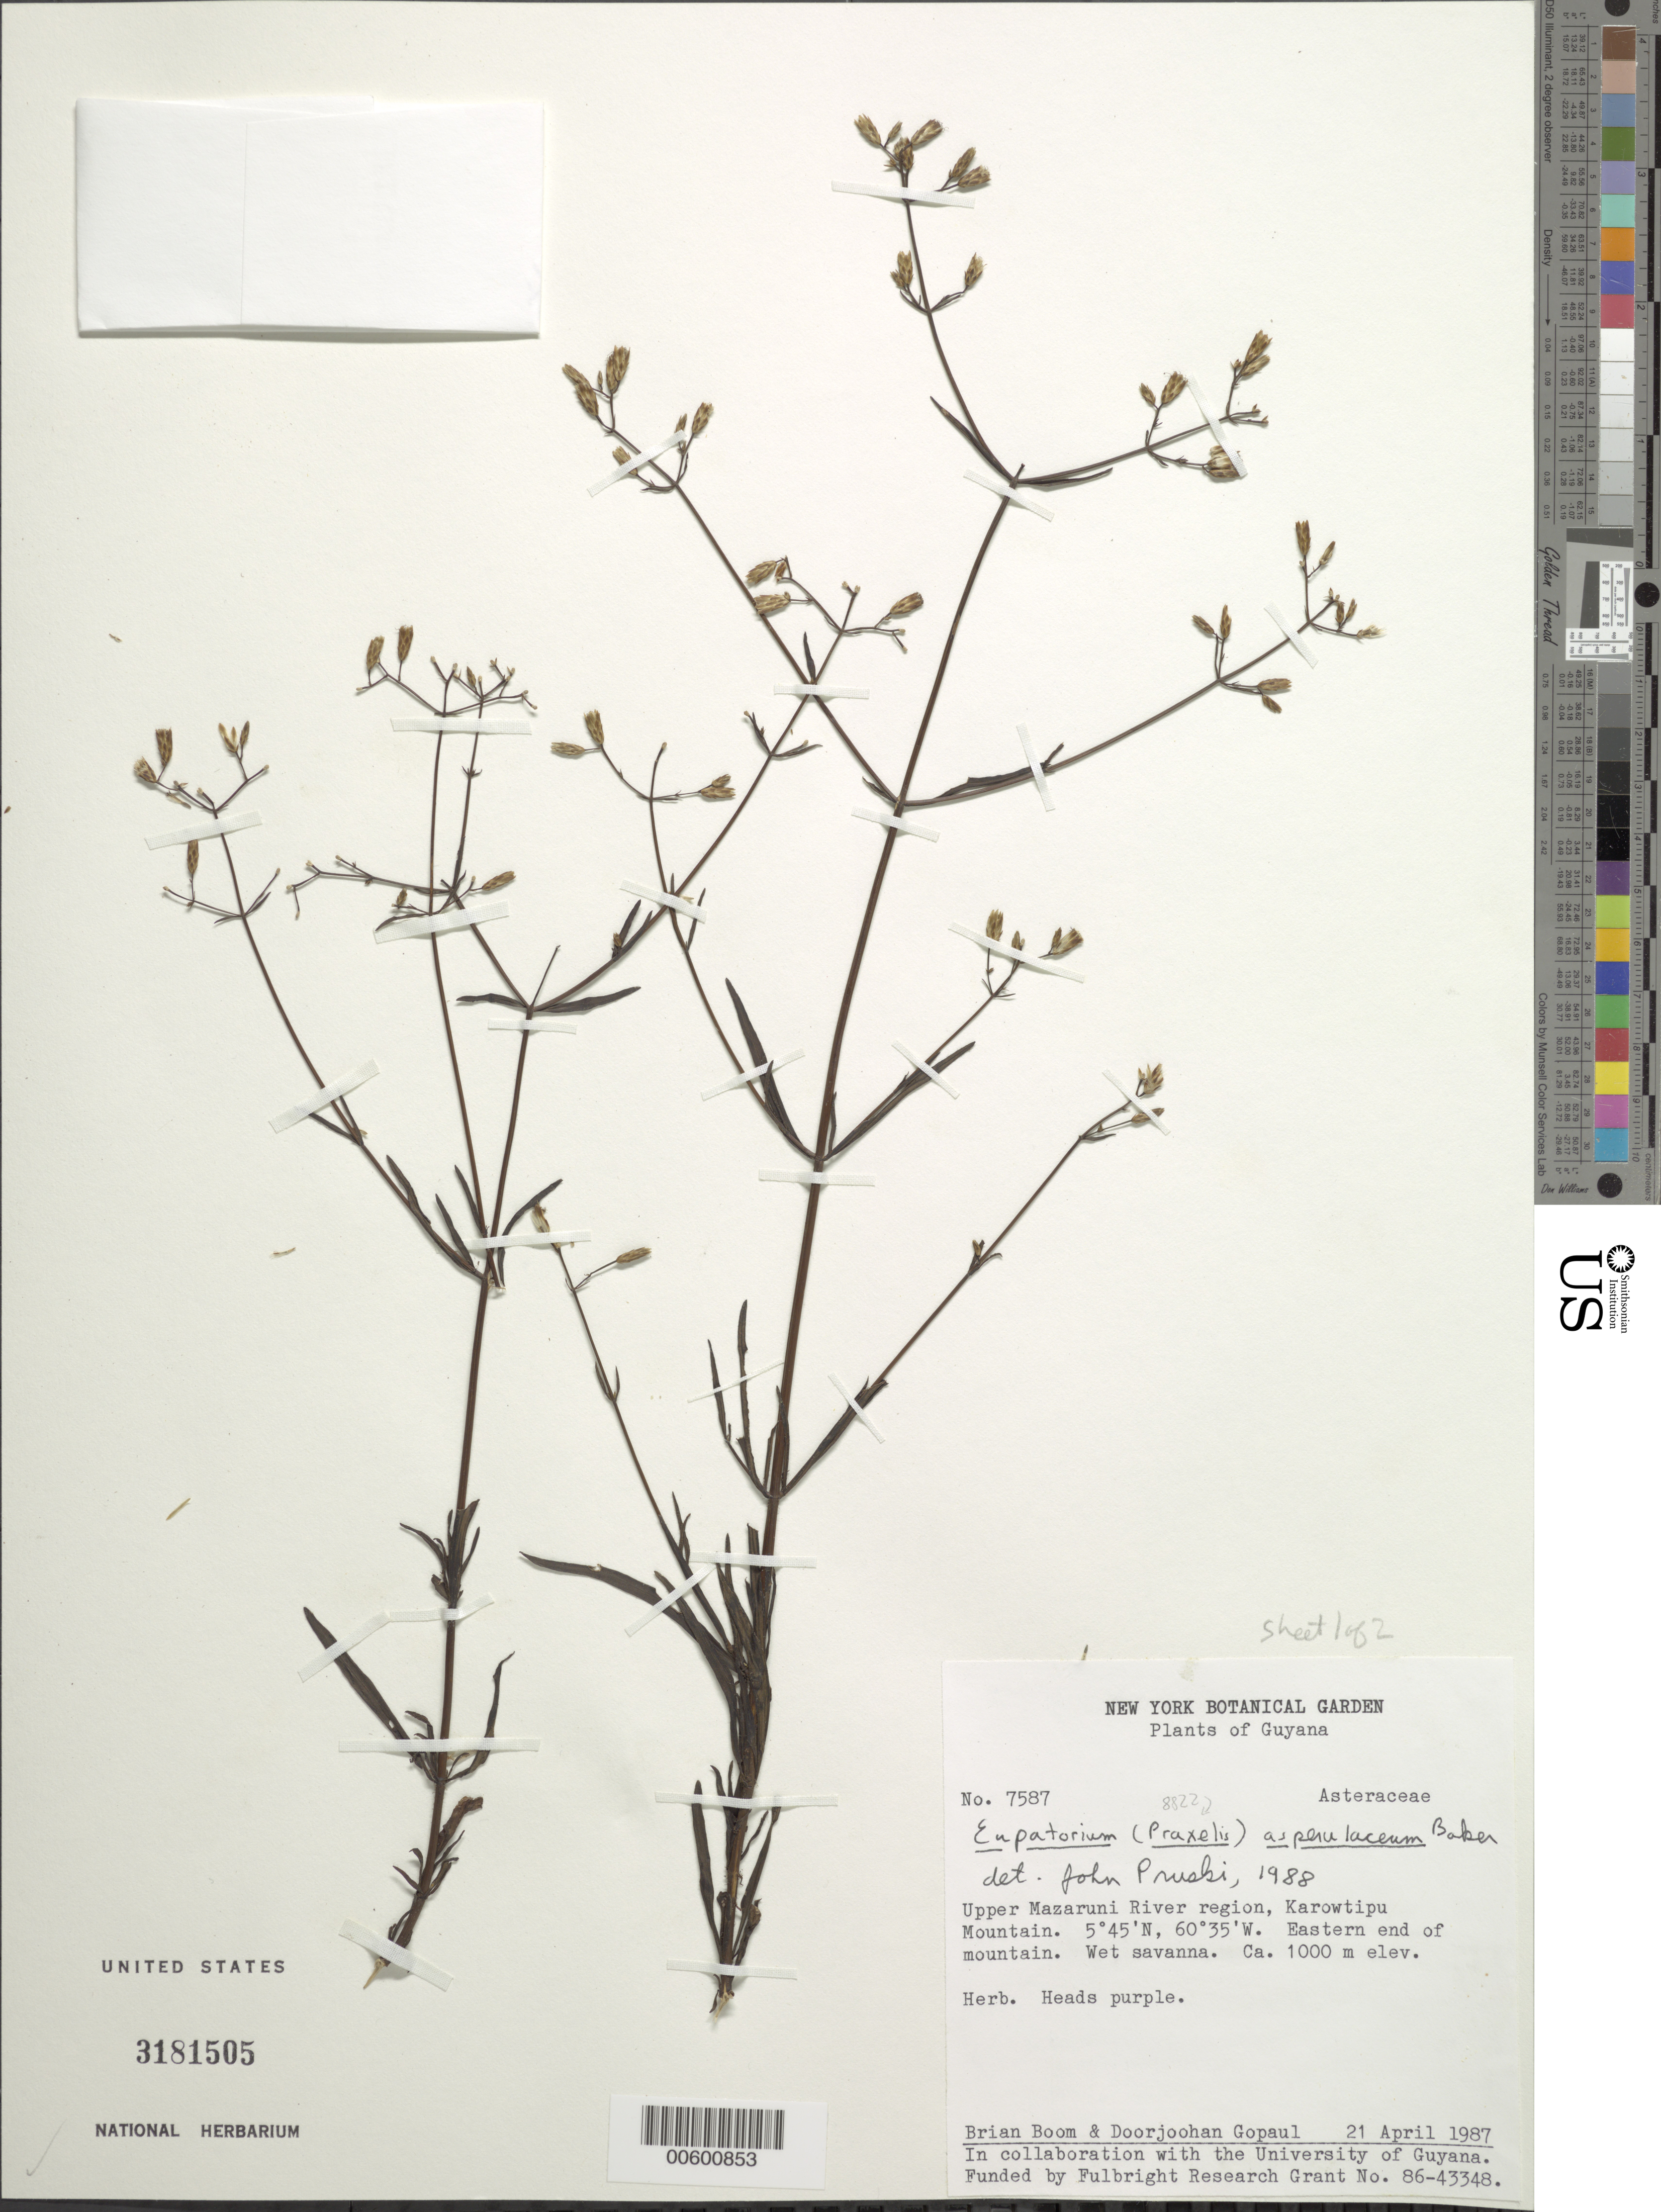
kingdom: Plantae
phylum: Tracheophyta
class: Magnoliopsida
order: Asterales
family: Asteraceae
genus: Praxelis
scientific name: Praxelis asperulacea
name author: (Baker) R.M. King & H. Rob.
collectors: B. M. Boom & D. Gopaul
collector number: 7587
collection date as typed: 21-Apr-87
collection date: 1987-04-21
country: Guyana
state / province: Cuyuni-Mazaruni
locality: Karowtipu Mt., upper Mazaruni R. region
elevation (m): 1000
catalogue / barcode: US 3181505